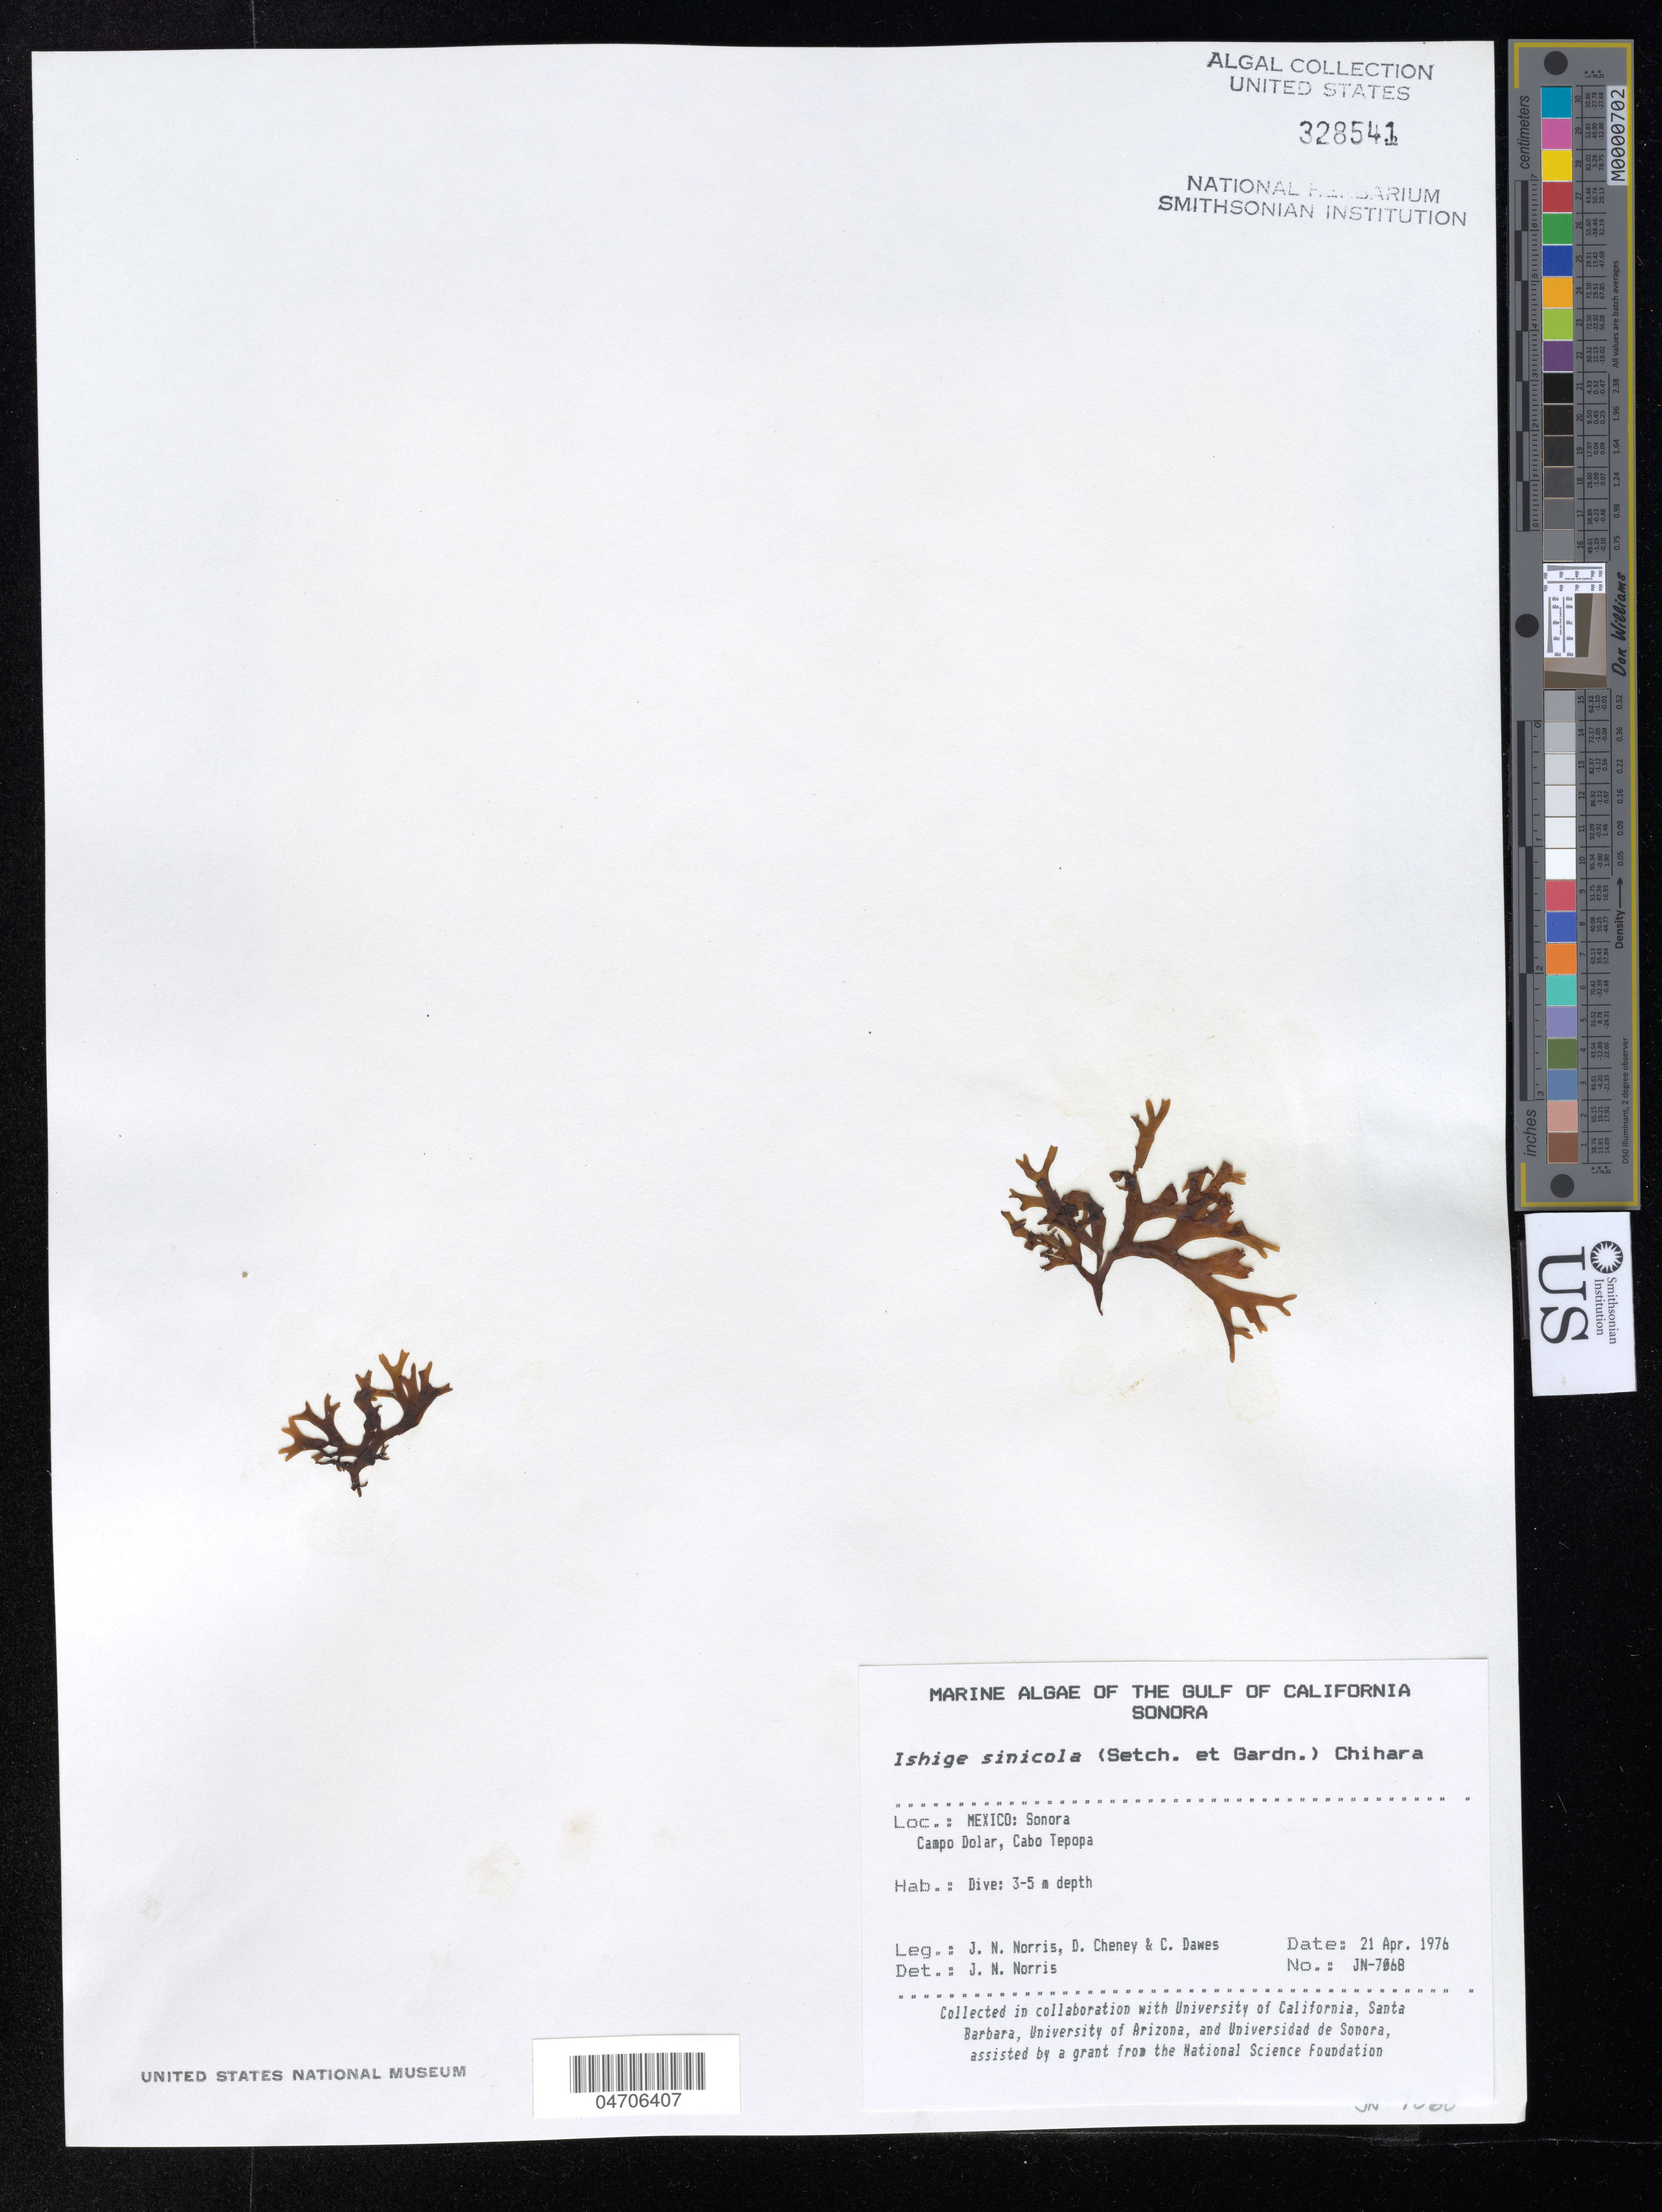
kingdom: Chromista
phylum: Ochrophyta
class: Phaeophyceae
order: Ishigeales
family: Ishigeaceae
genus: Ishige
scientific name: Ishige sinicola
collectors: J. Norris, D. Cheney & C. Dawes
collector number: JN-7068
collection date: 1976-04-21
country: Mexico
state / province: Sonora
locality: The Gulf of California. Campo Dolar, Cabo Tepopa.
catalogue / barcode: US 328541